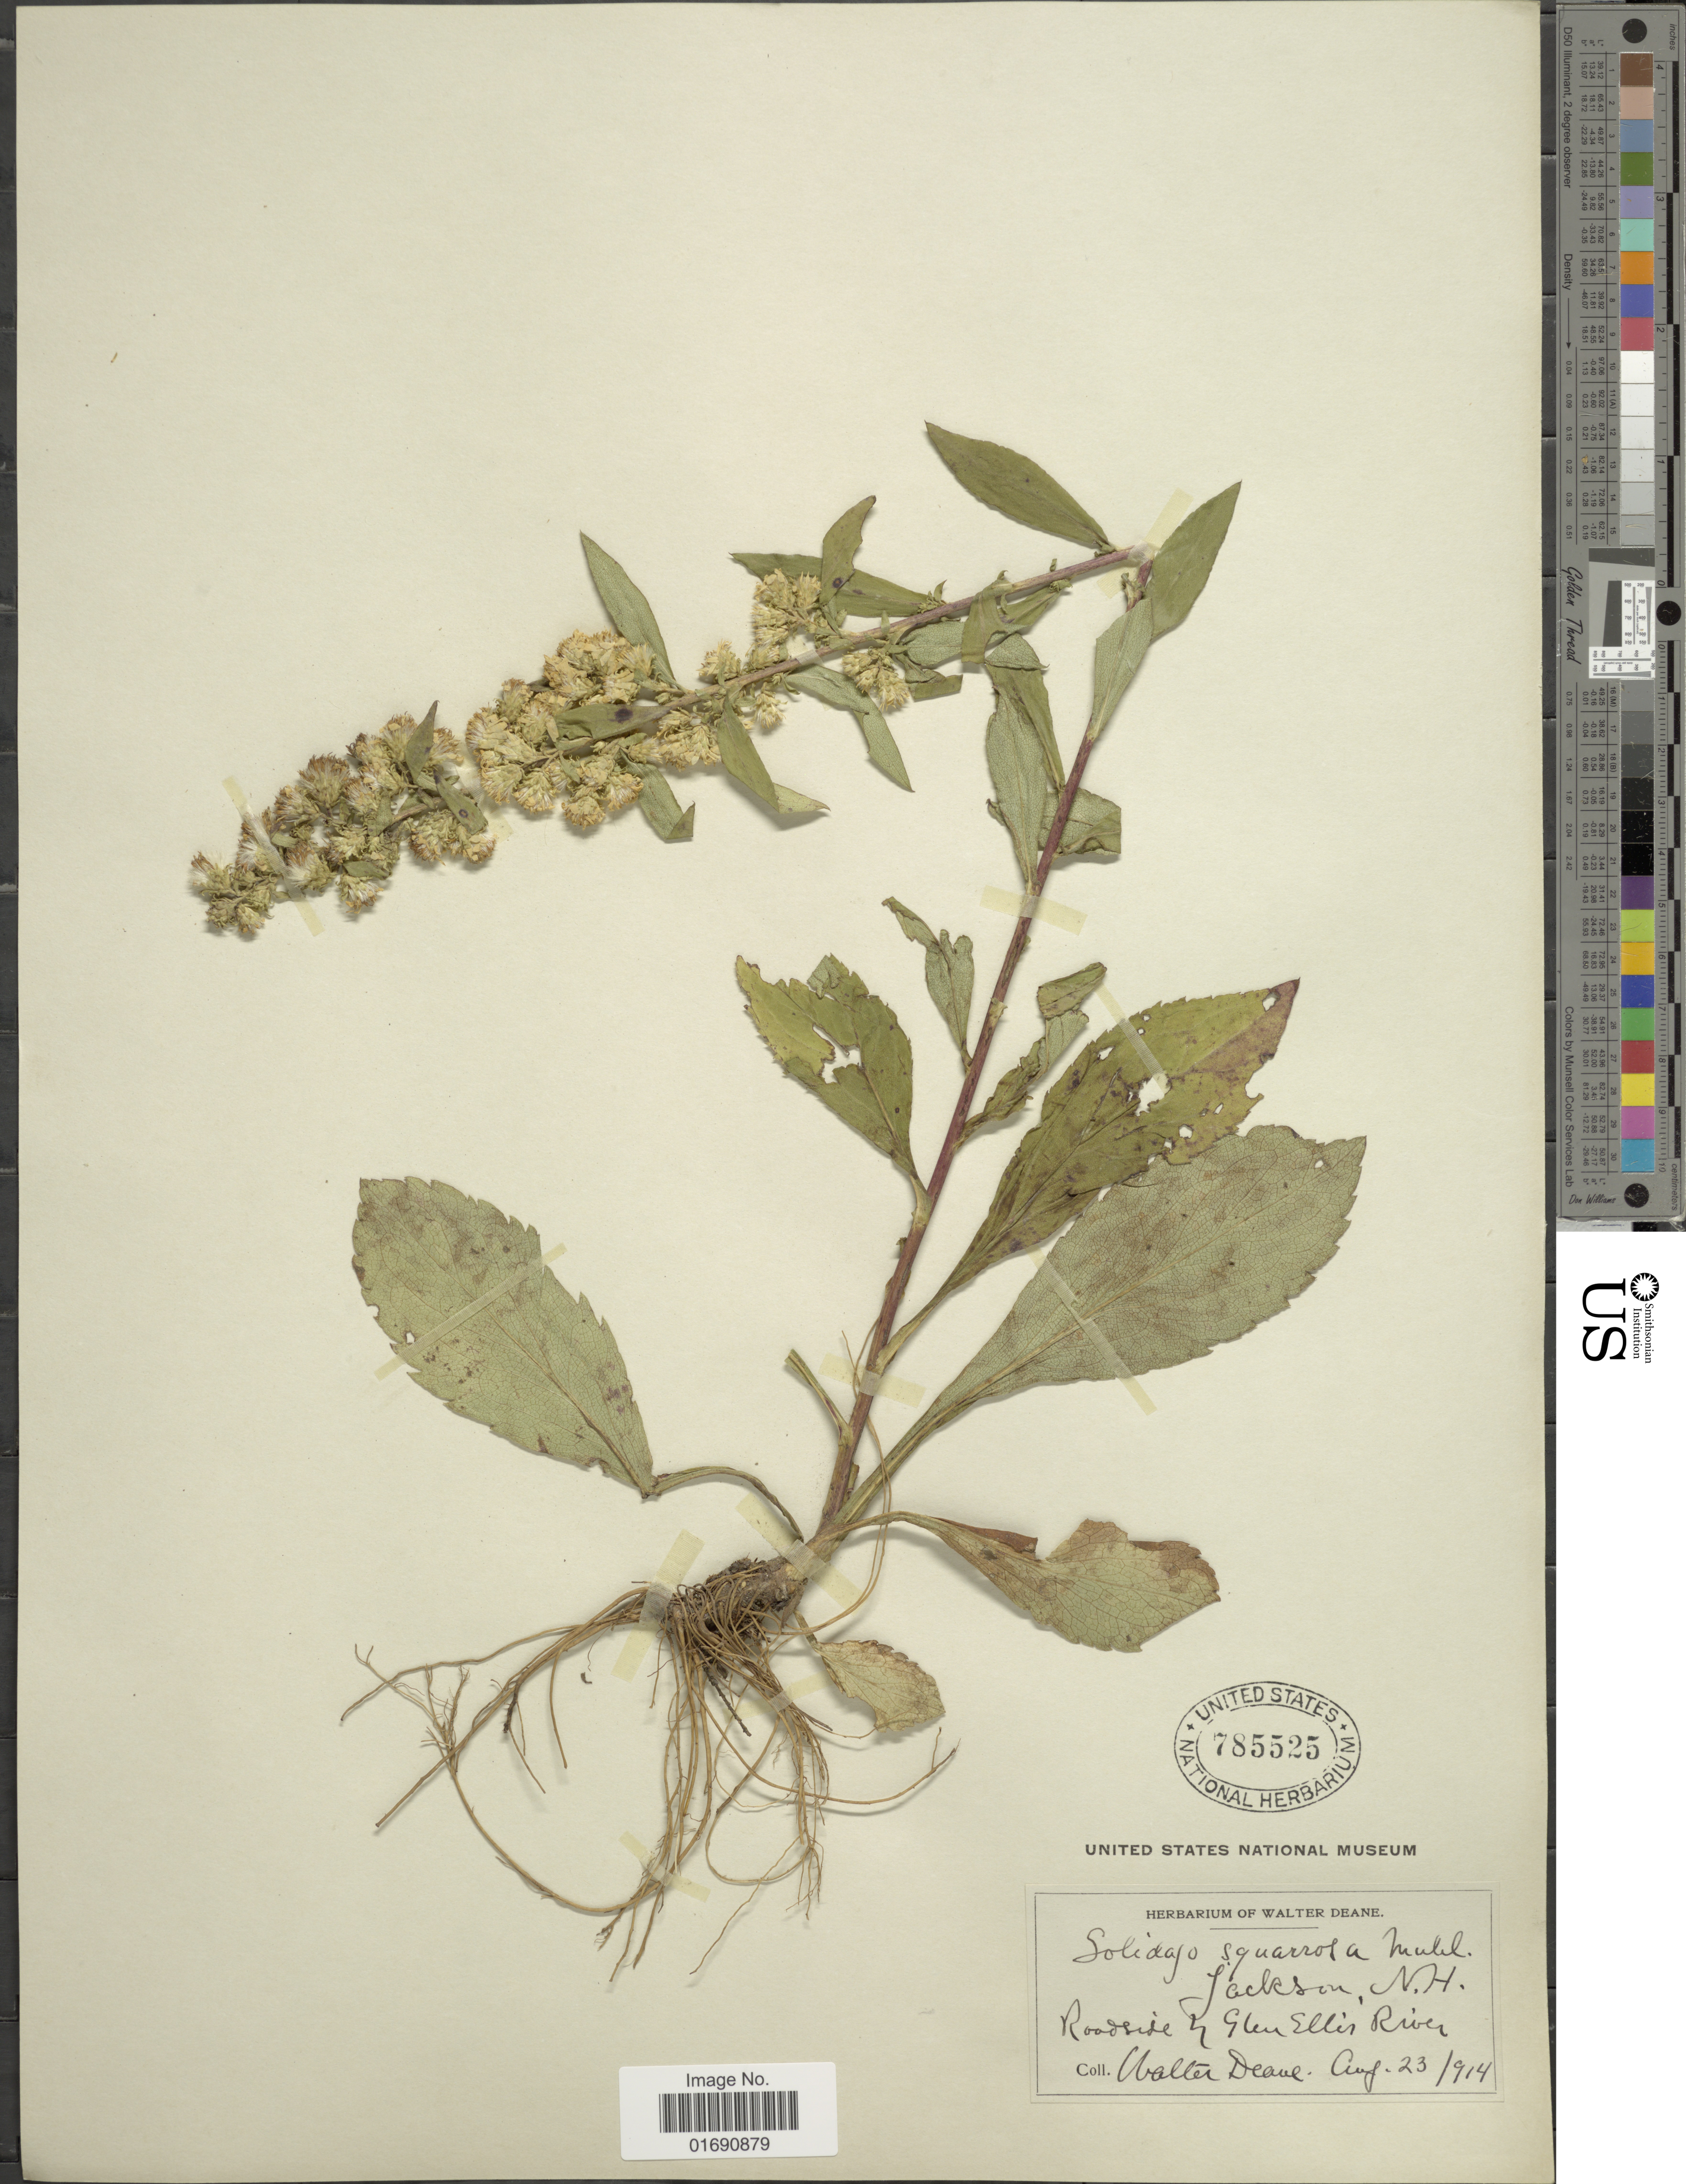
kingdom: Plantae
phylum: Tracheophyta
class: Magnoliopsida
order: Asterales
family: Asteraceae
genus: Solidago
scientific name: Solidago squarrosa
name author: Muhl.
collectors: W. Deane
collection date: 1914-08-23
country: United States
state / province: New Hampshire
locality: Jackson, Roadside of Glen Ellis River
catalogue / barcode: US 785525